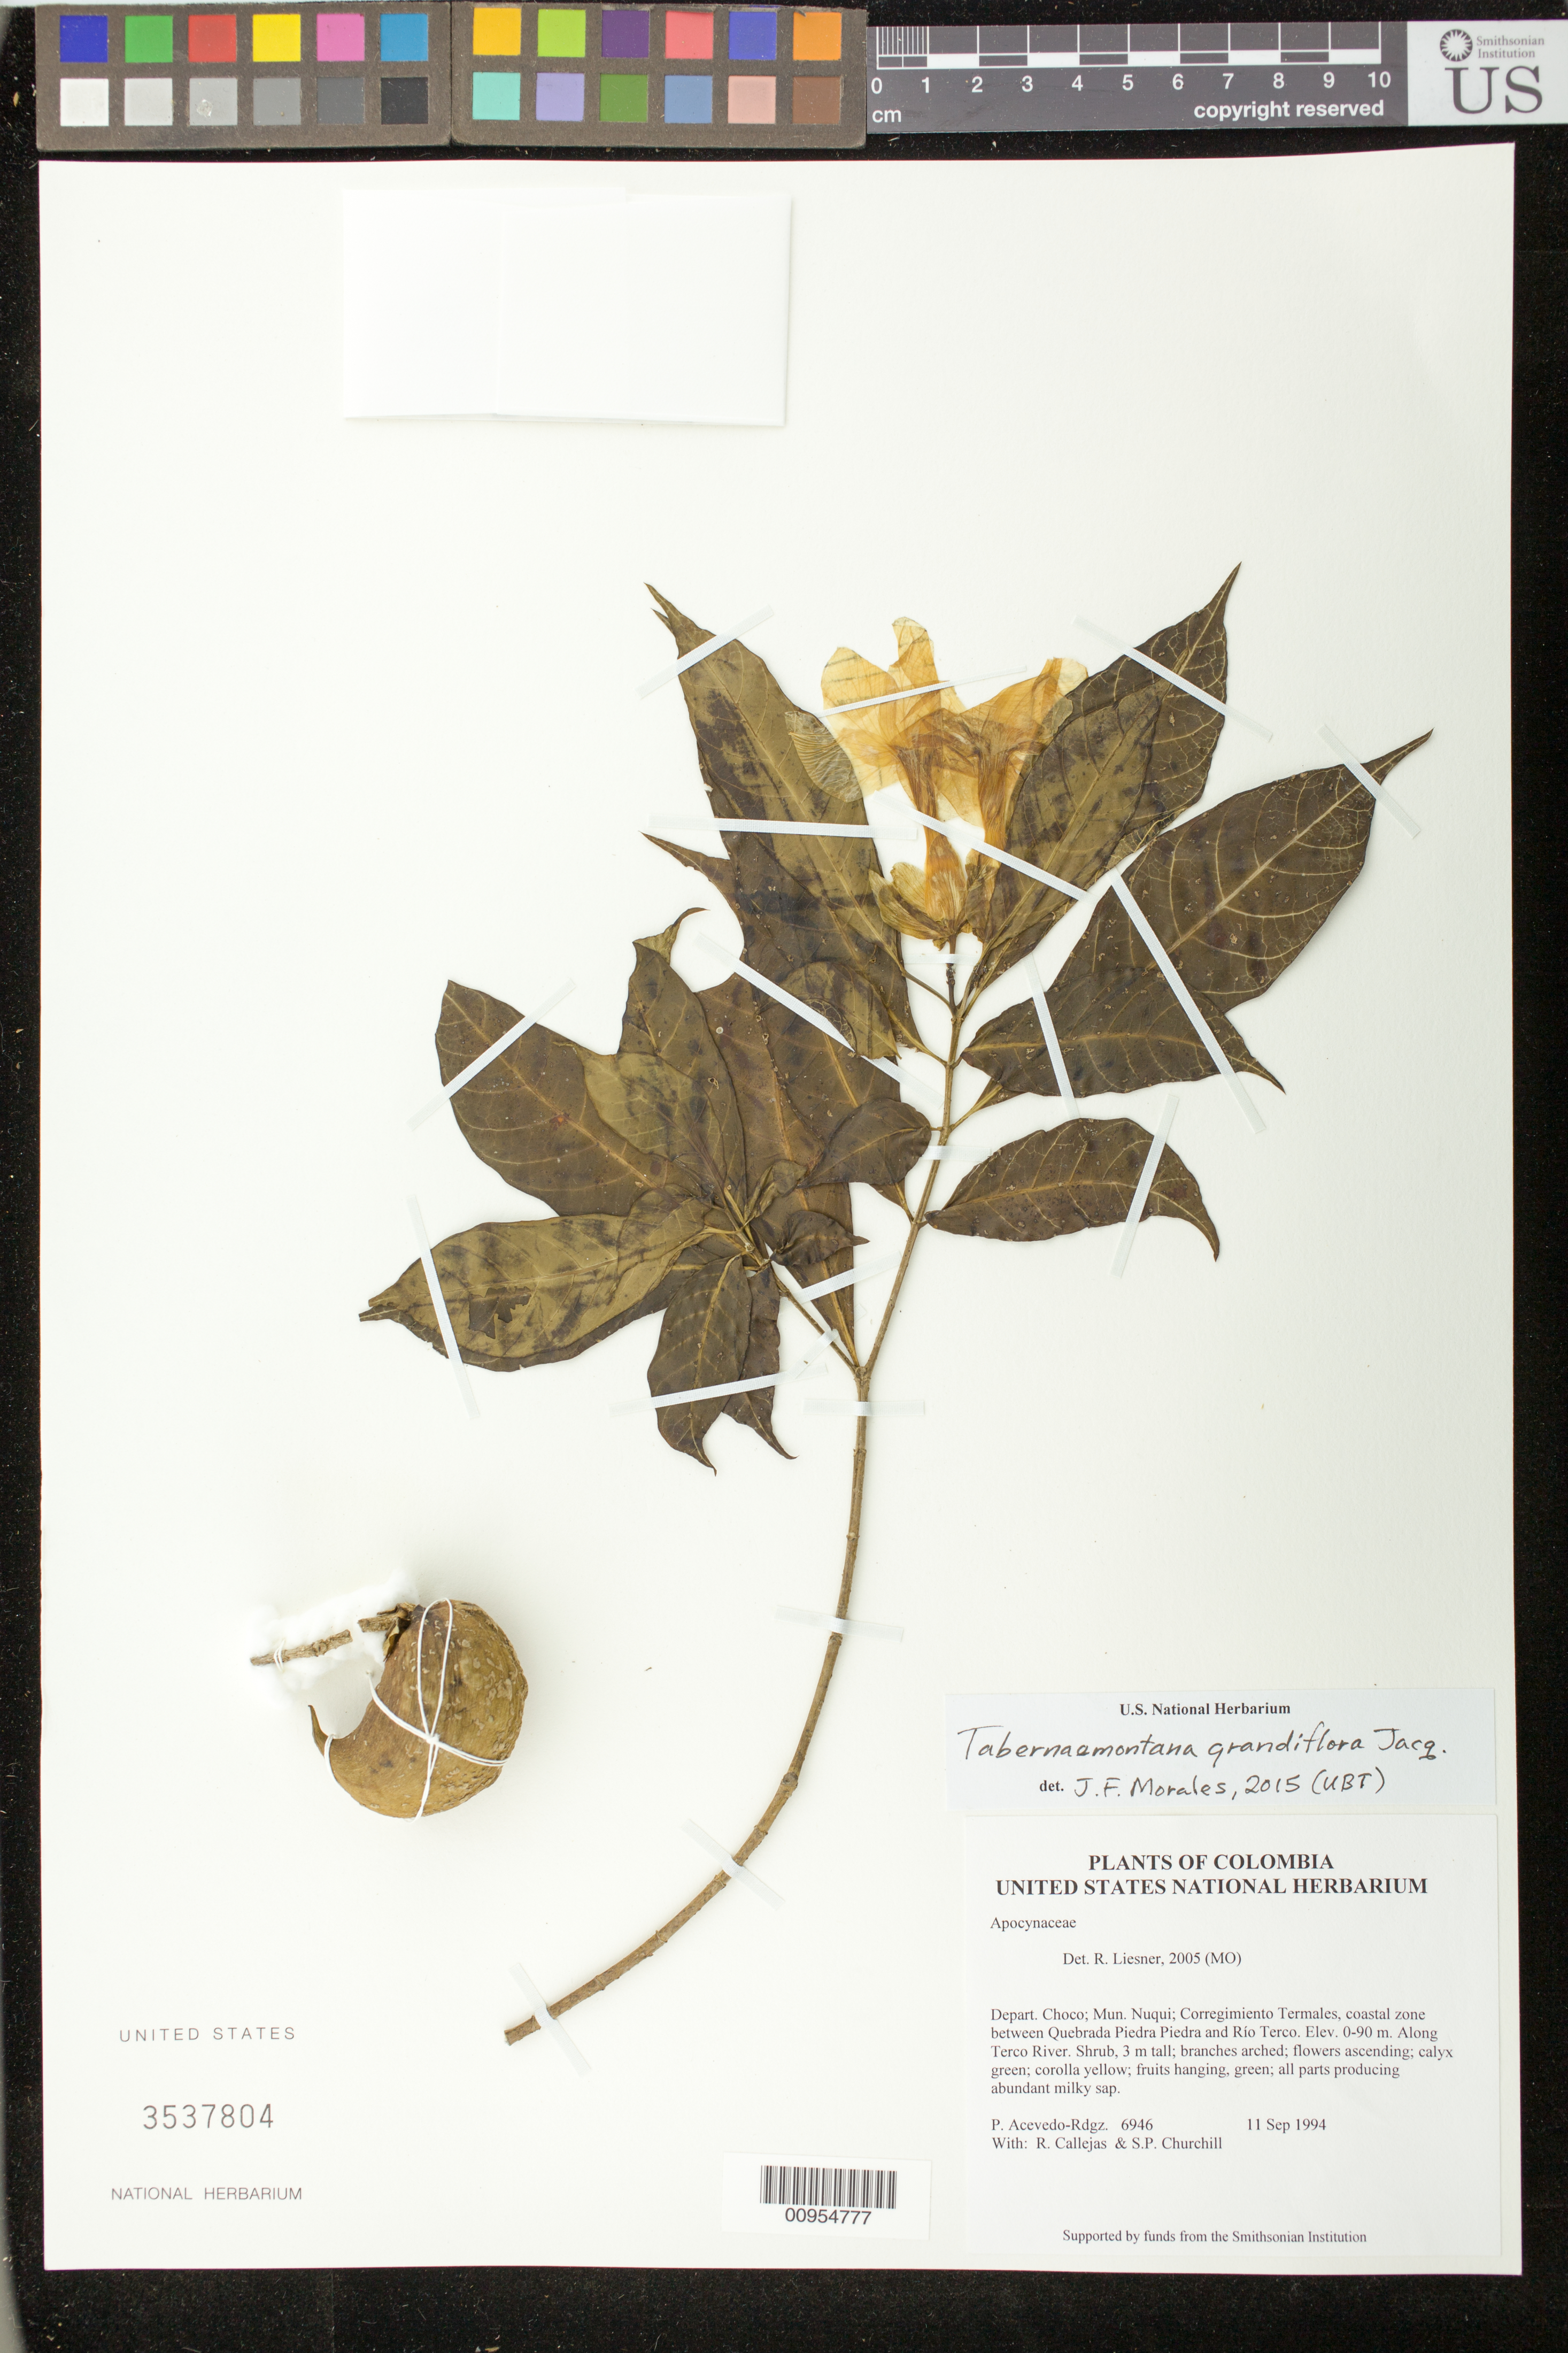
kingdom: Plantae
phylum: Tracheophyta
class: Magnoliopsida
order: Gentianales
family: Apocynaceae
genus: Tabernaemontana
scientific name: Tabernaemontana grandiflora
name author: Jacq.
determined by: Morales, J. F.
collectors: P. Acevedo-Rodr., R. Callejas & S. Churchill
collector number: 6946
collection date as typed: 11 Sep 1994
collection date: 1994-09-11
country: Colombia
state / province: Chocó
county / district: Nuqui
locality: Depart. Choco; Mun. Nuqui; Corregimiento Termales, coastal zone between Quebrada Piedra Piedra and Río Terco.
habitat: Along Terco River.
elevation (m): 10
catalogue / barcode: US 3537804